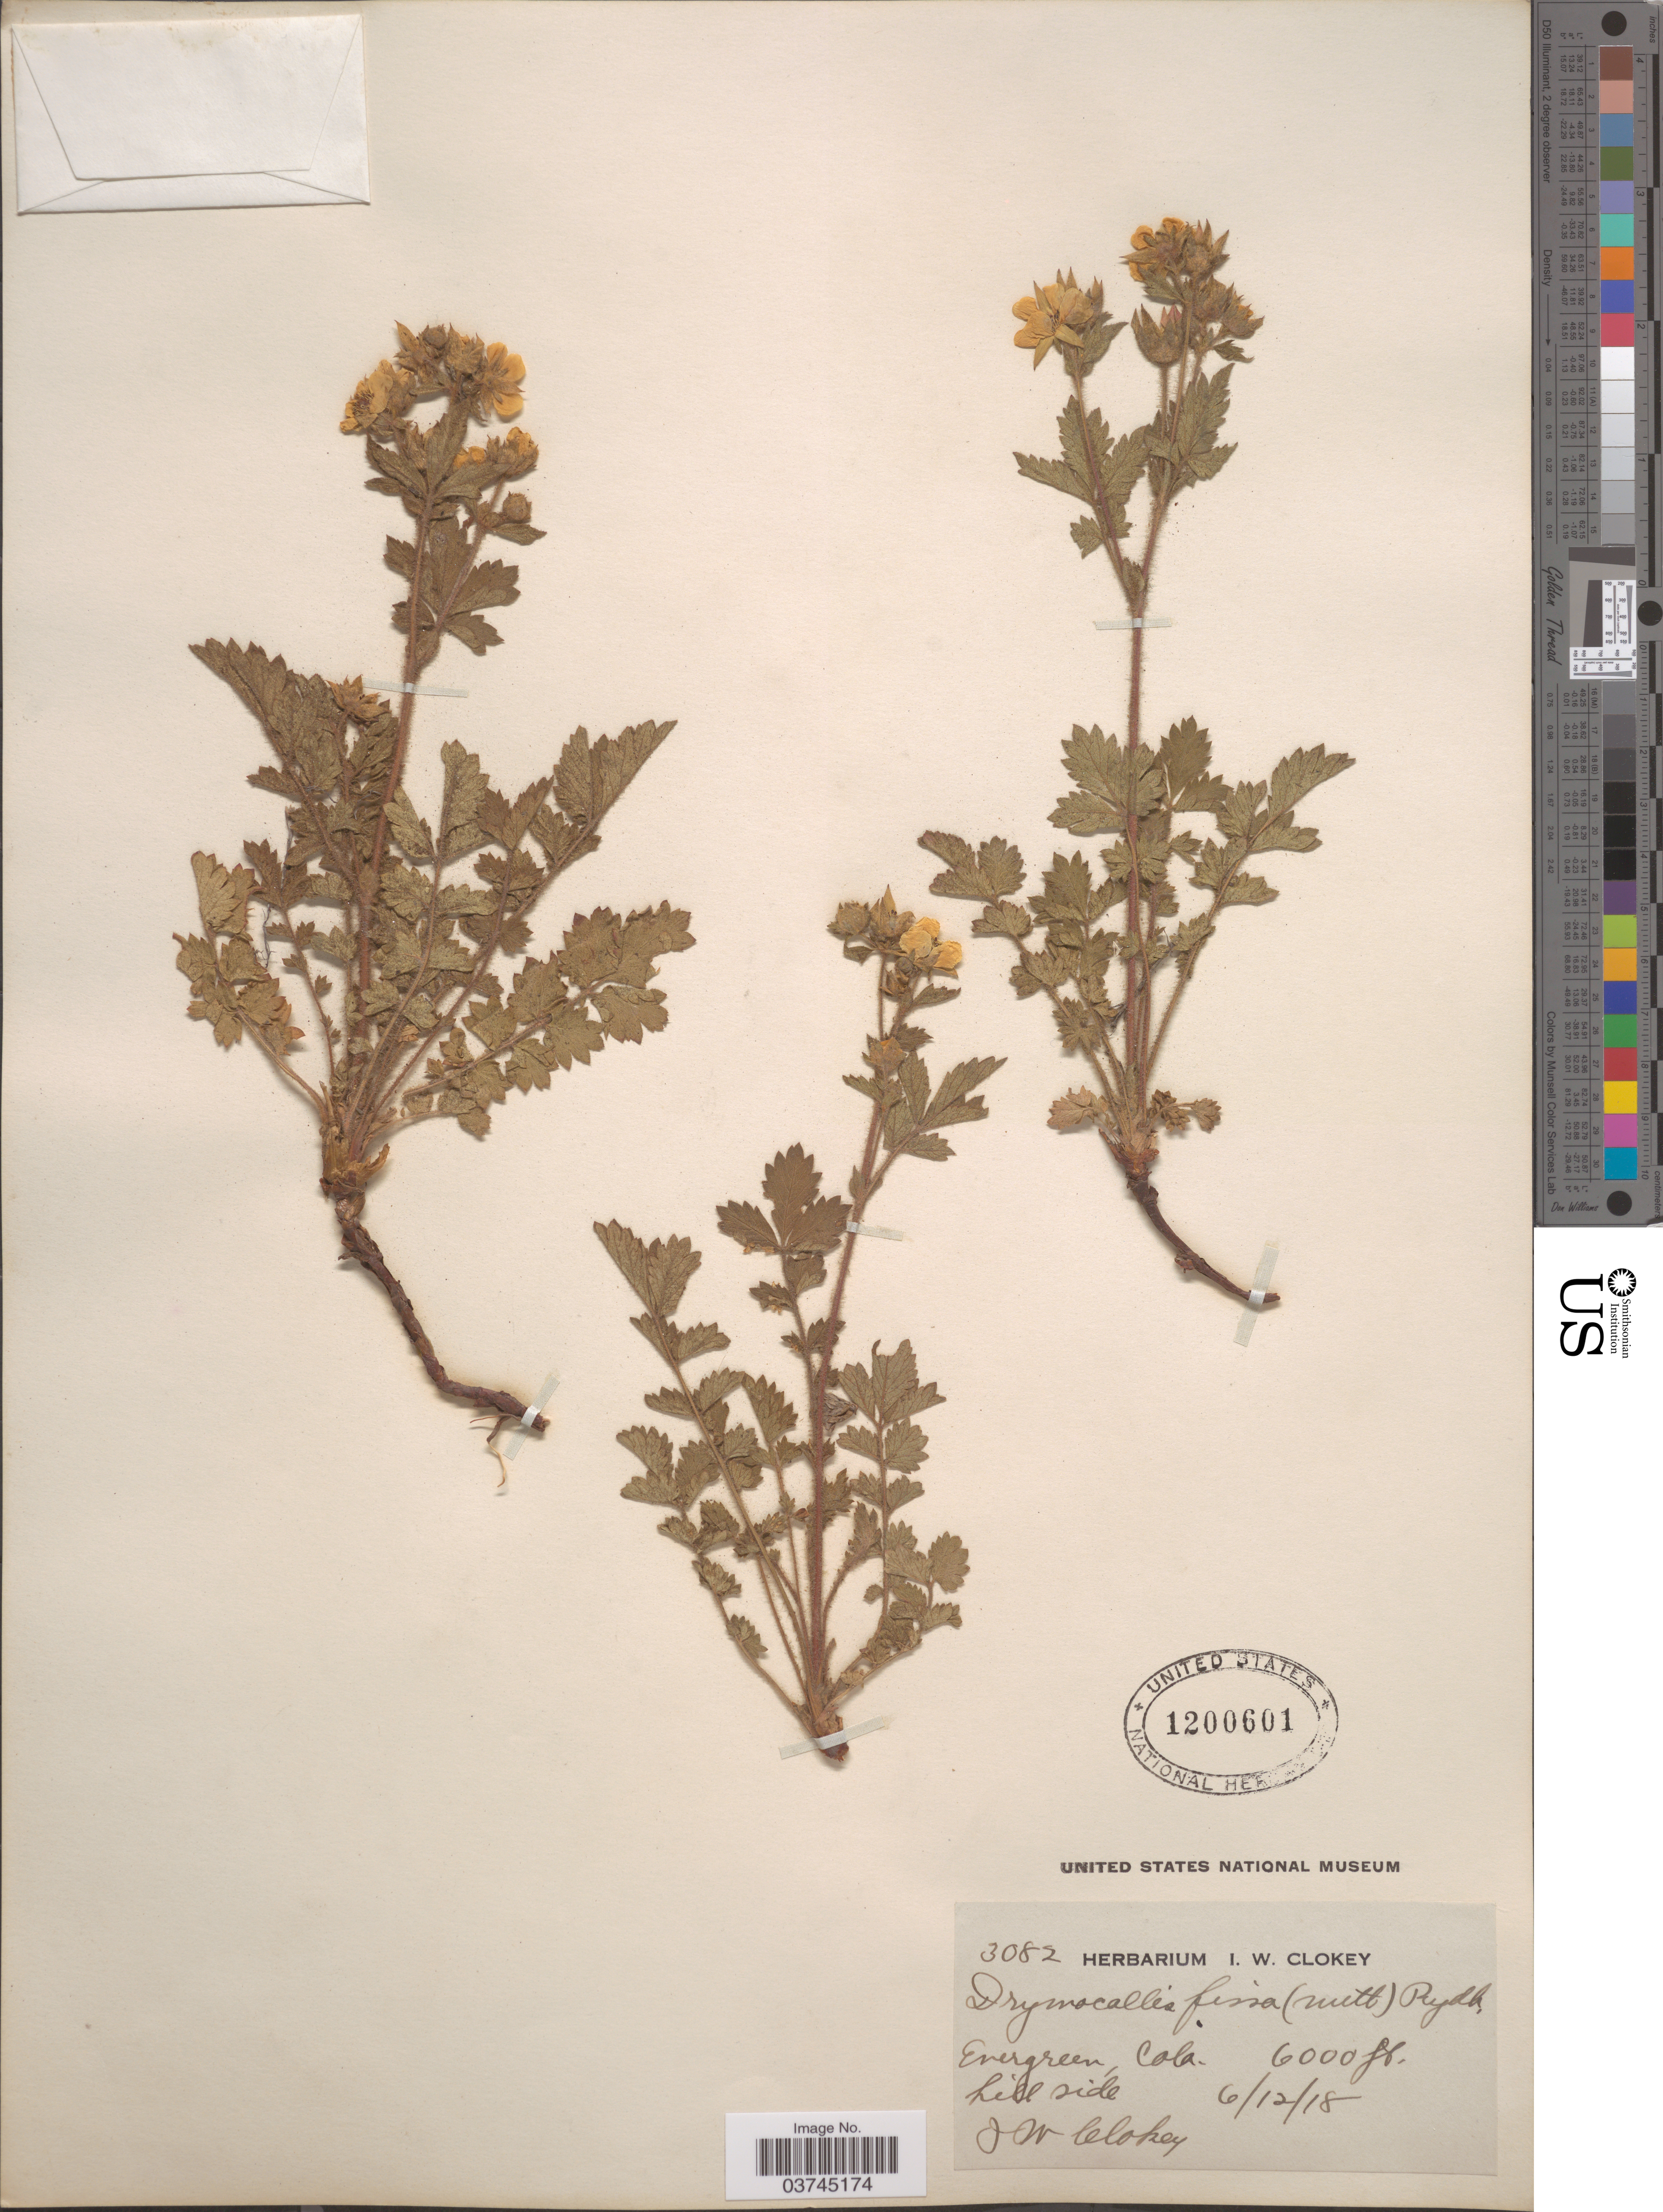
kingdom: Plantae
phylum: Tracheophyta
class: Magnoliopsida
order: Rosales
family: Rosaceae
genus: Drymocallis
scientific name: Drymocallis fissa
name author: (Nutt.) Rydb.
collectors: I. W. Clokey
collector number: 3082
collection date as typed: Transcribed d/m/y: 12/6/18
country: United States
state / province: Colorado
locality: Evergreen.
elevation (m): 1829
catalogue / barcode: US 1200601